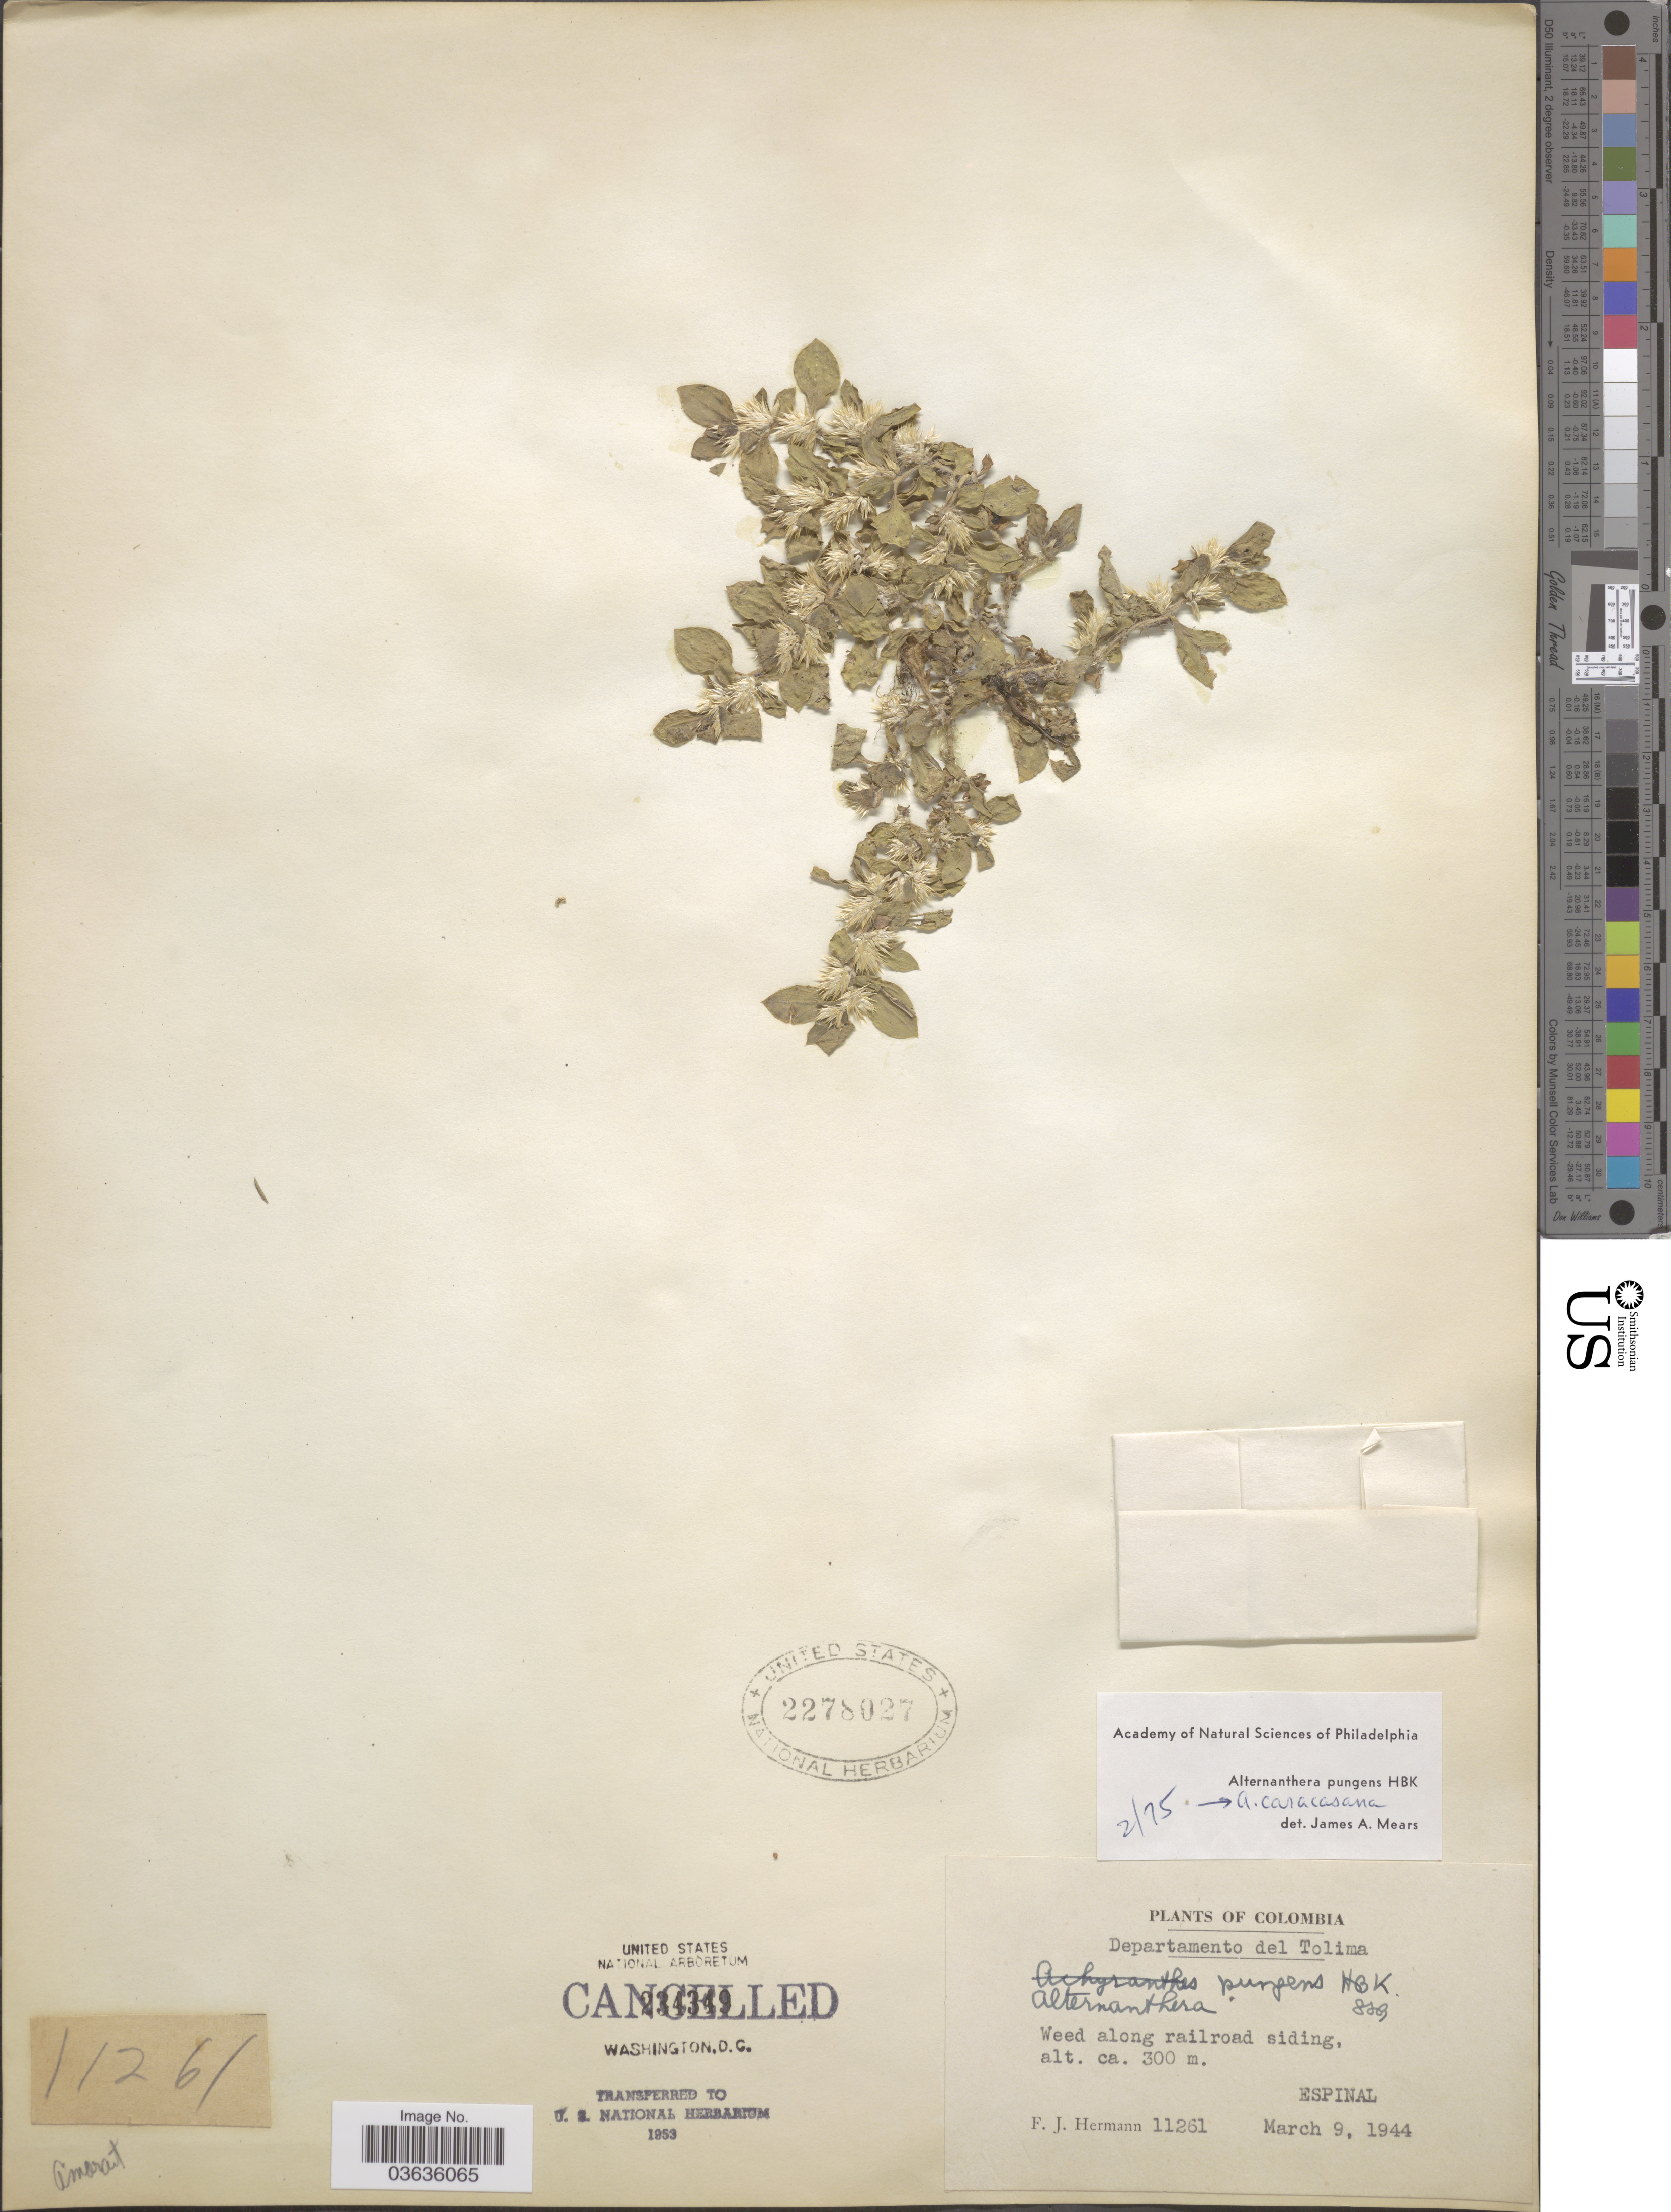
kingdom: Plantae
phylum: Tracheophyta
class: Magnoliopsida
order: Caryophyllales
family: Amaranthaceae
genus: Alternanthera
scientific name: Alternanthera caracasana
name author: Kunth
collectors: F. J. Hermann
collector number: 11261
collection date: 1944-03-09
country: Colombia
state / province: Tolima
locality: Departamento del Tolima. Weed along railroad siding, Espinal.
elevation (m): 300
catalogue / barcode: US 2278027